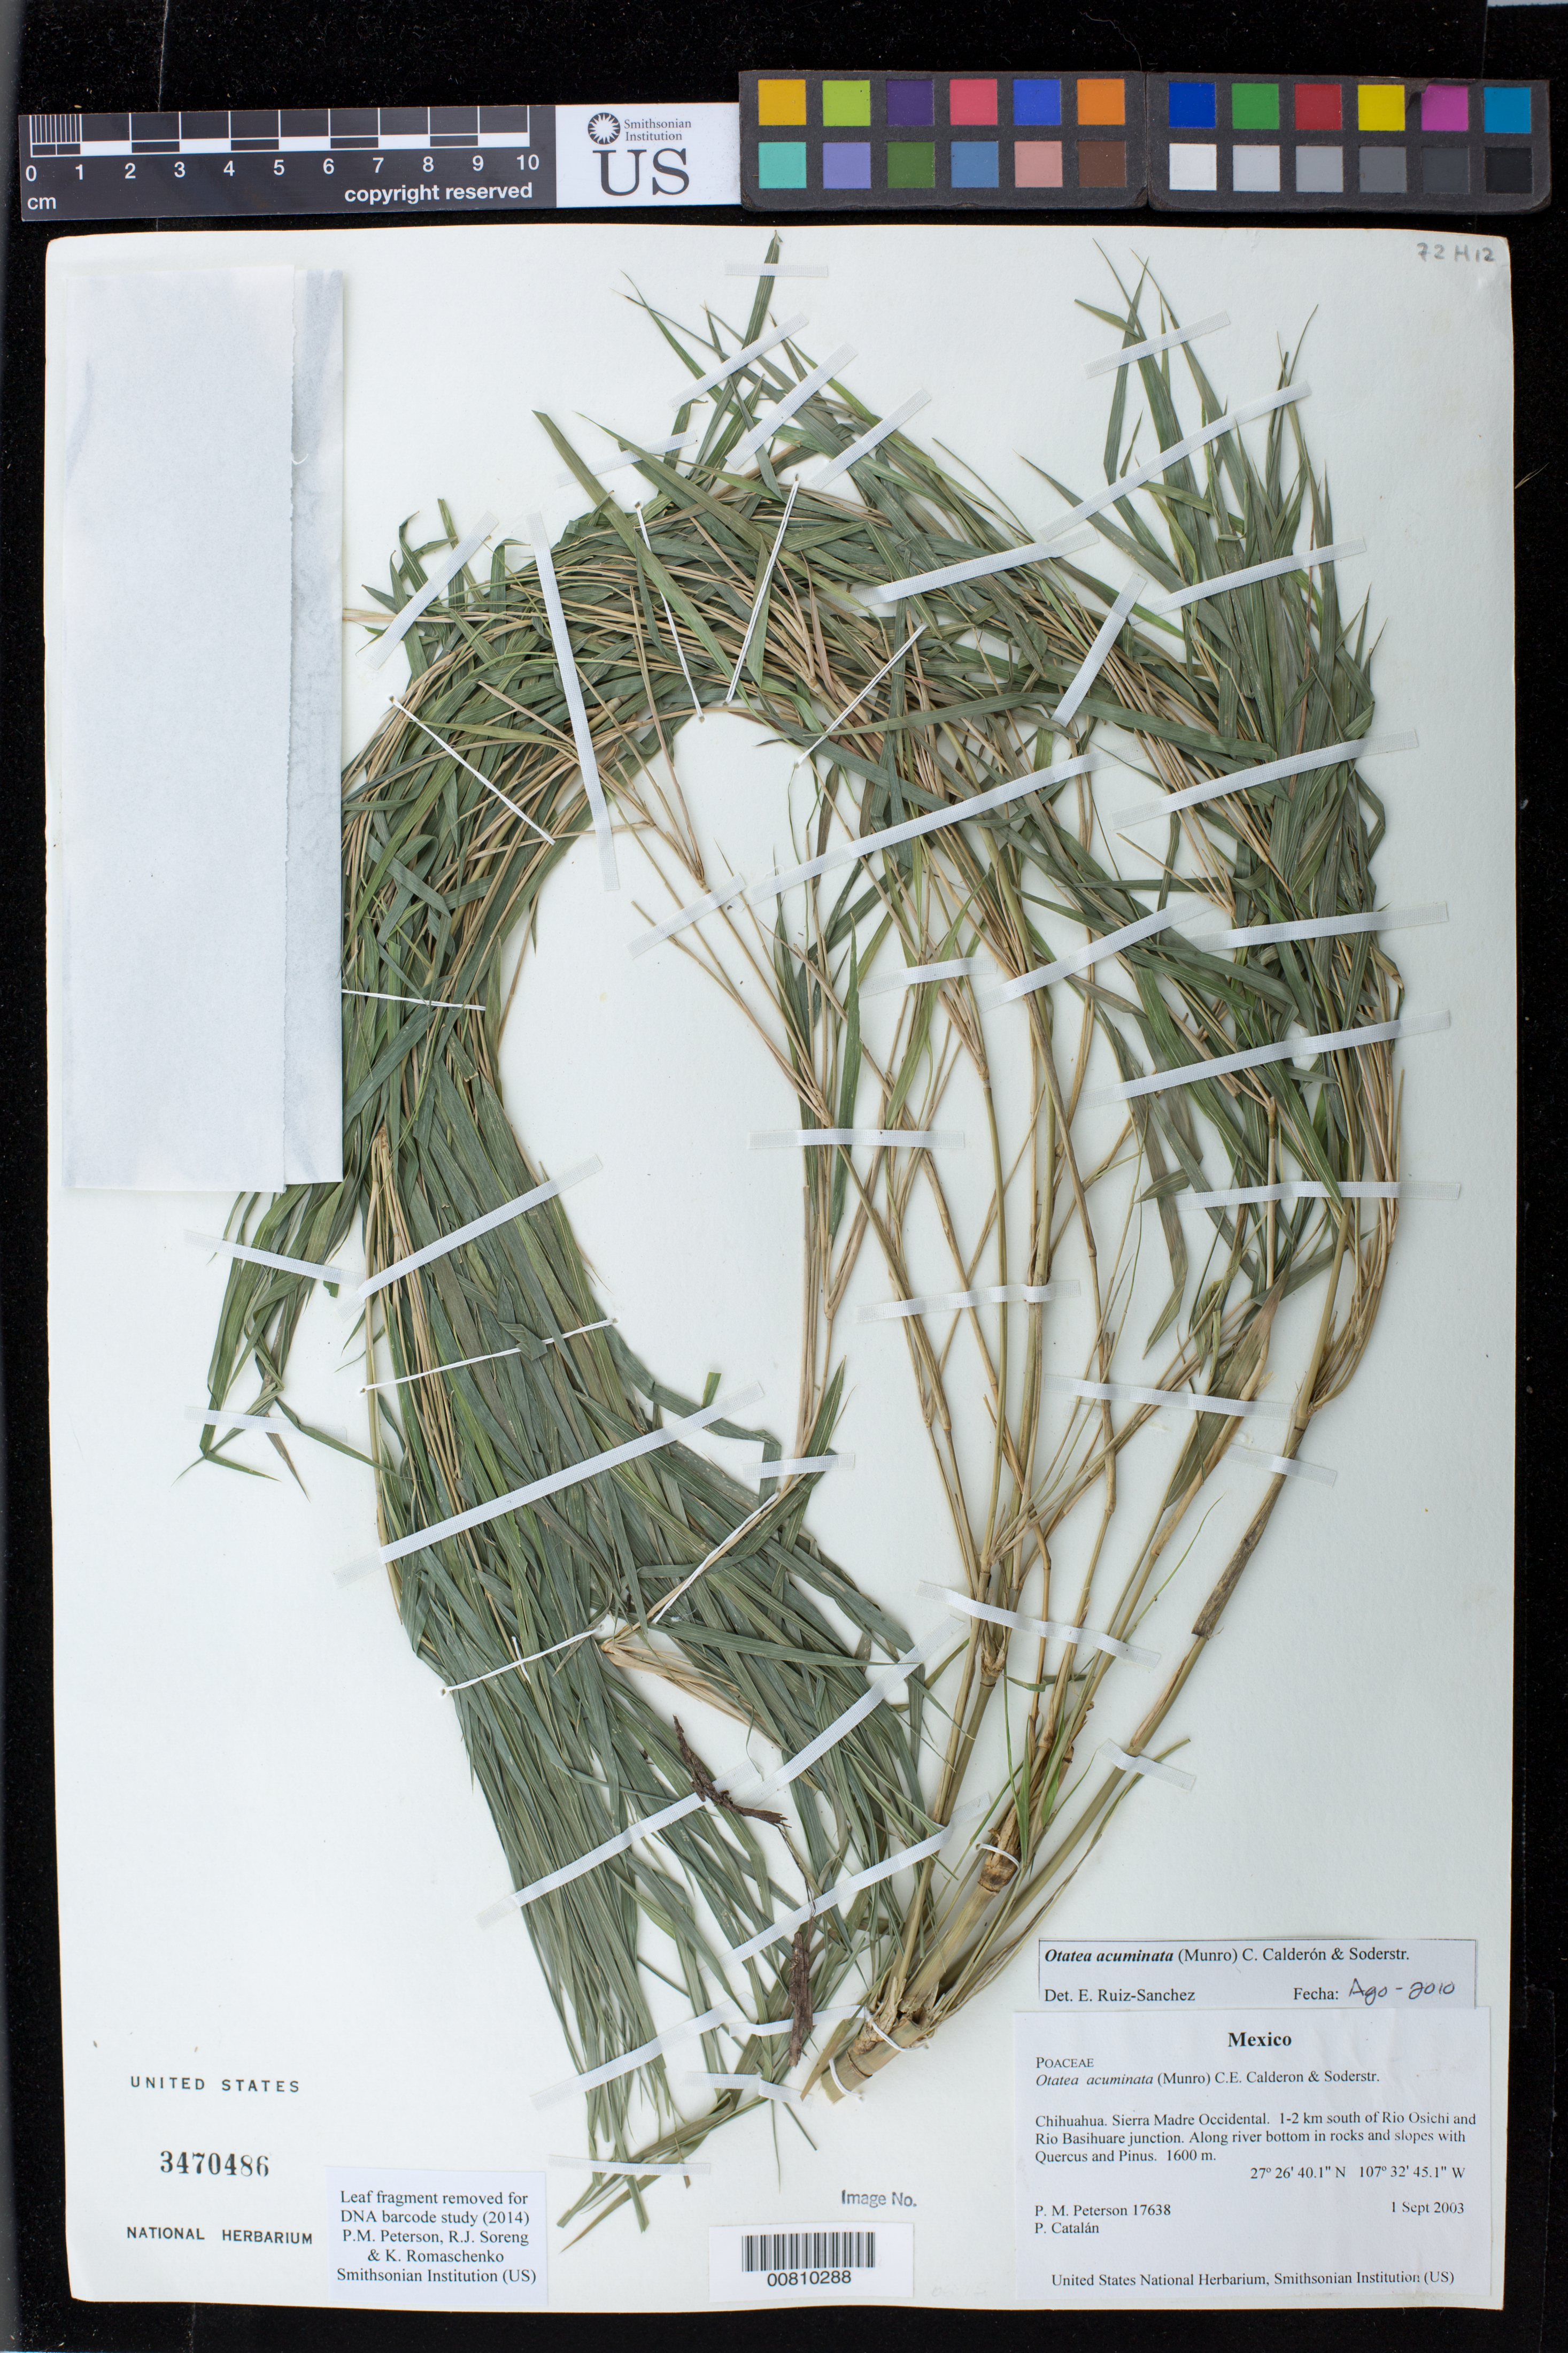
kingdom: Plantae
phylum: Tracheophyta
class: Liliopsida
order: Poales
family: Poaceae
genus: Otatea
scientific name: Otatea acuminata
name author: (Munro) C. E. Calderón & Soderstr.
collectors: P. M. Peterson & P. Catalán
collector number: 17638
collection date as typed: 01 Sep 2003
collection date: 2003-09-01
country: Mexico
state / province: Chihuahua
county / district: Sierra Madre Occidental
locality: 1-2 km south of Rio Osichi and Rio Basihuare junction. Along river bottom in rocks and slopes with Quercus and Pinus.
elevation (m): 1600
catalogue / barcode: US 3470486